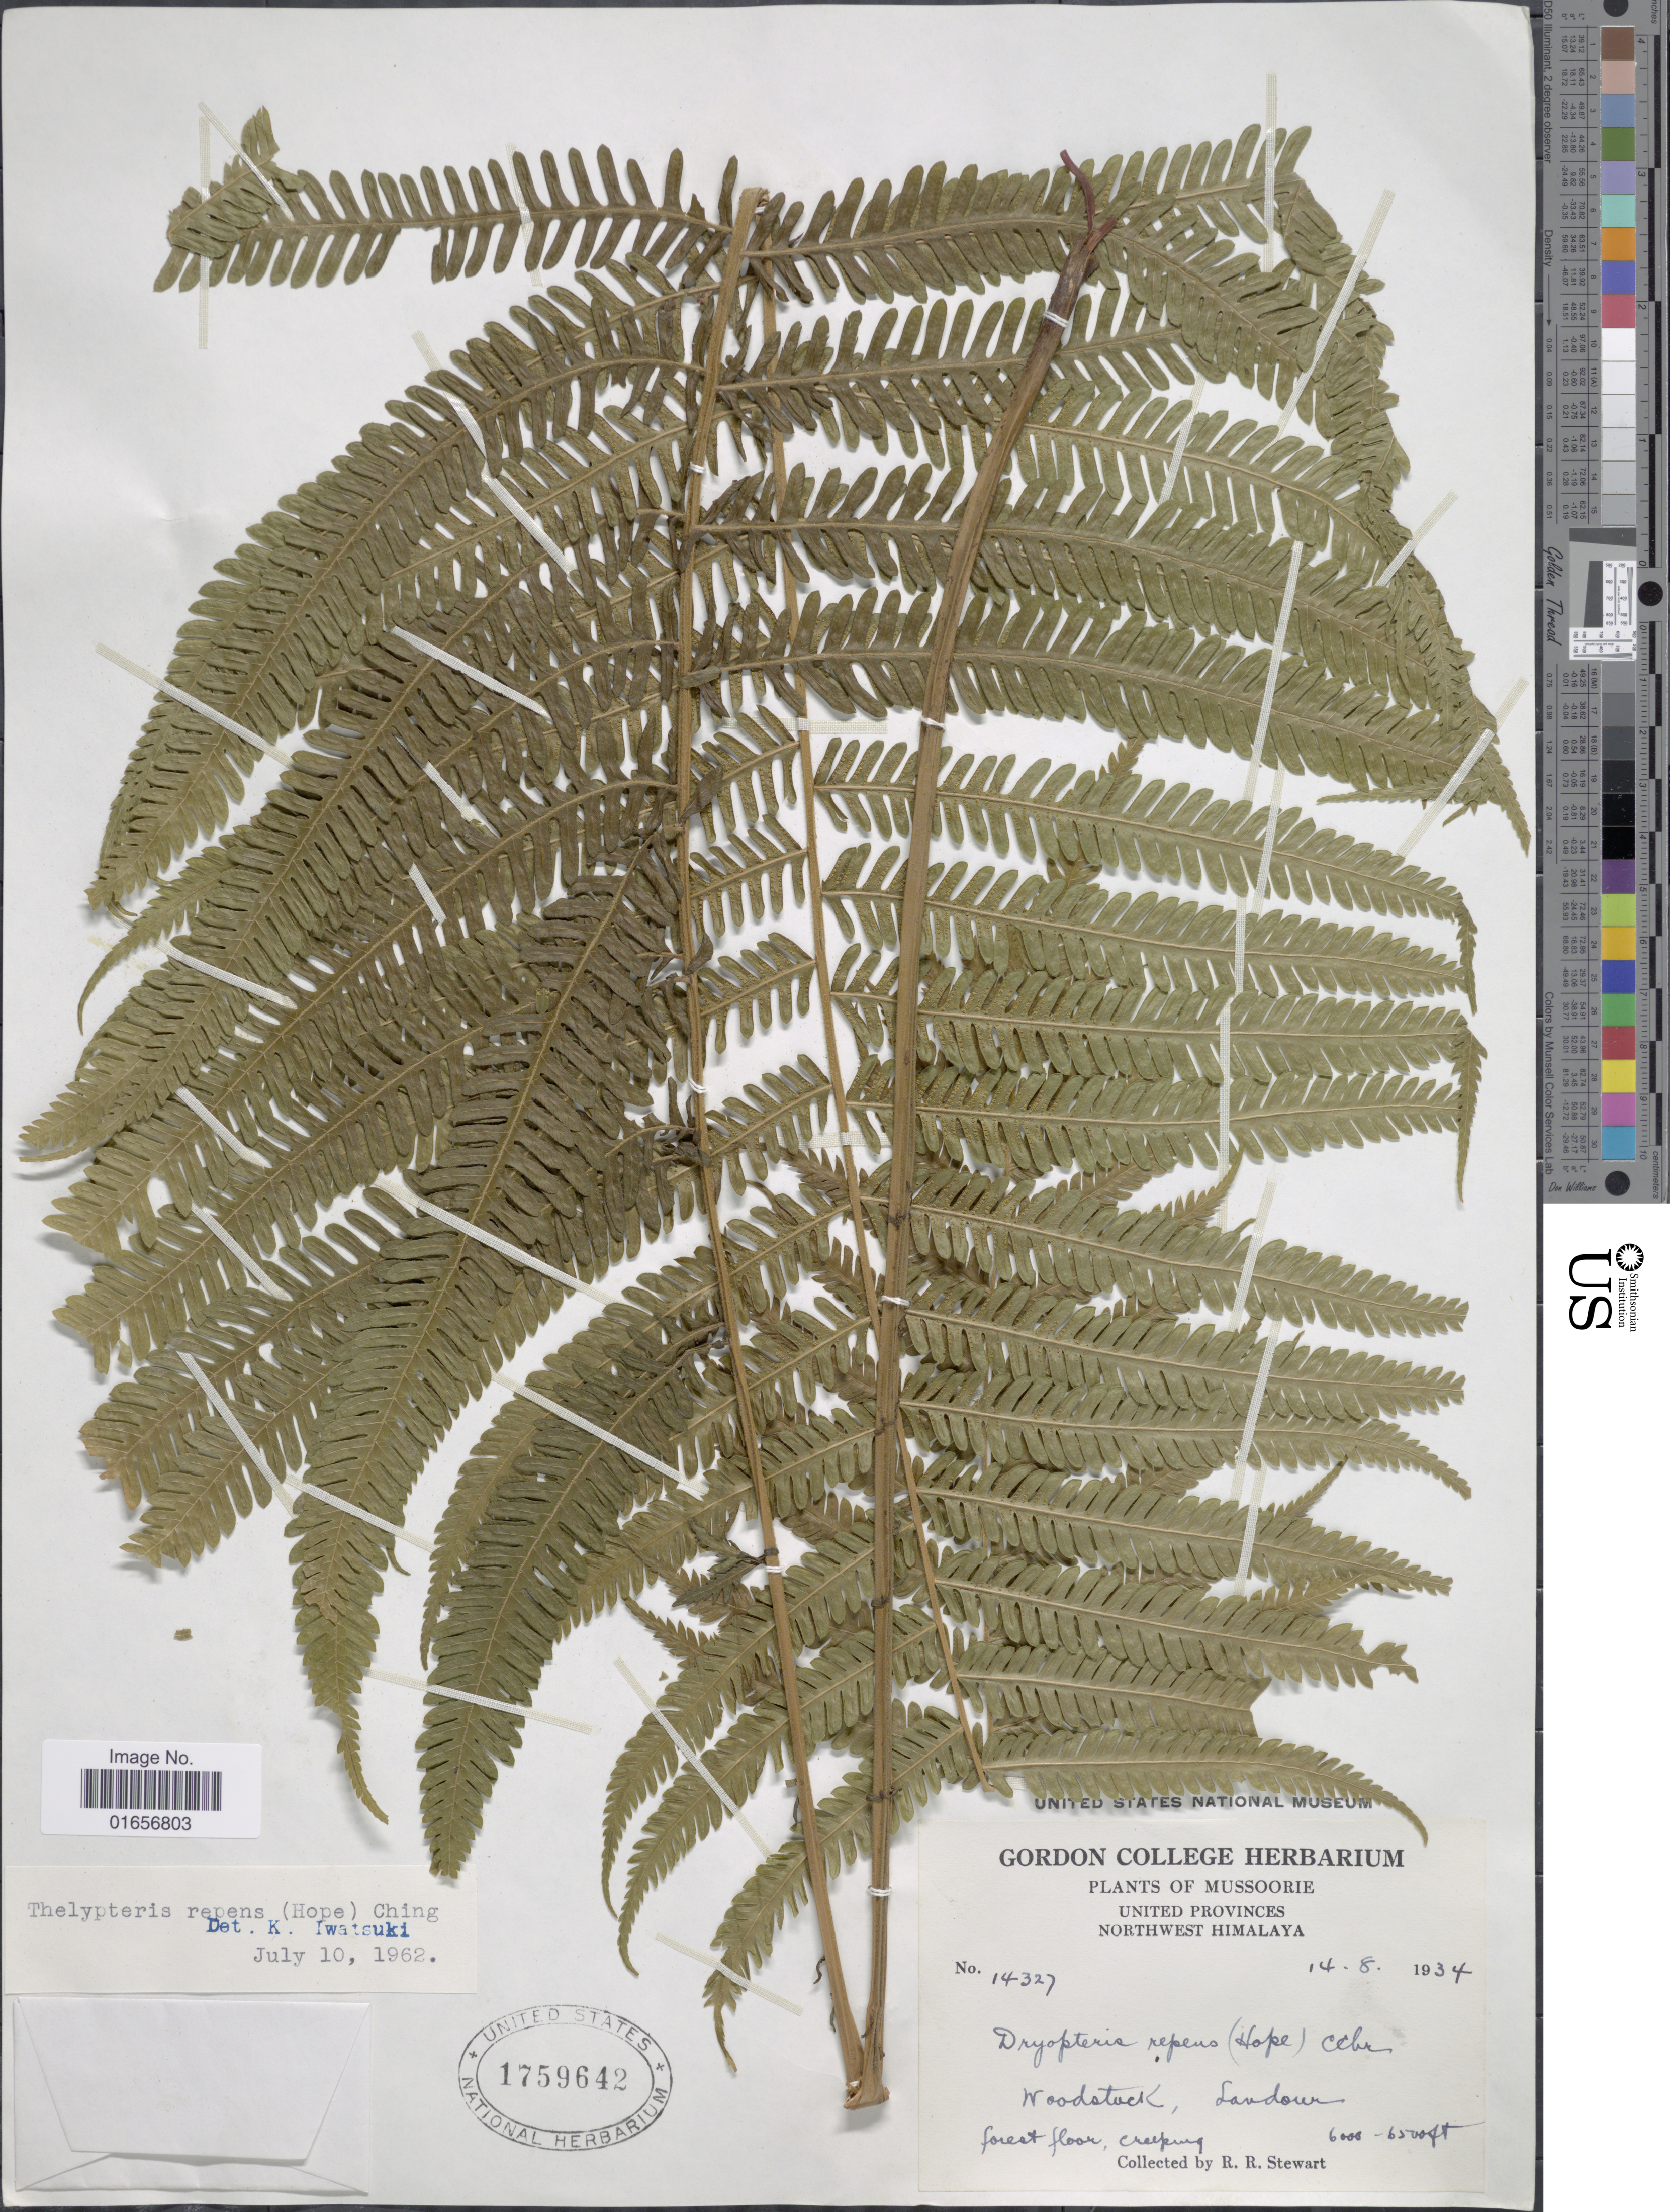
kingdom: Plantae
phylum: Tracheophyta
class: Polypodiopsida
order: Polypodiales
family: Thelypteridaceae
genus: Pseudocyclosorus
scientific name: Pseudocyclosorus repens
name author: (C. Hope) Ching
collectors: R. R. Stewart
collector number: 14327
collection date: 1934-08-14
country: India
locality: Mussoorie, United Provinces, Northwest Himalaya, Woodstuck, Landour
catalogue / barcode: US 1759642